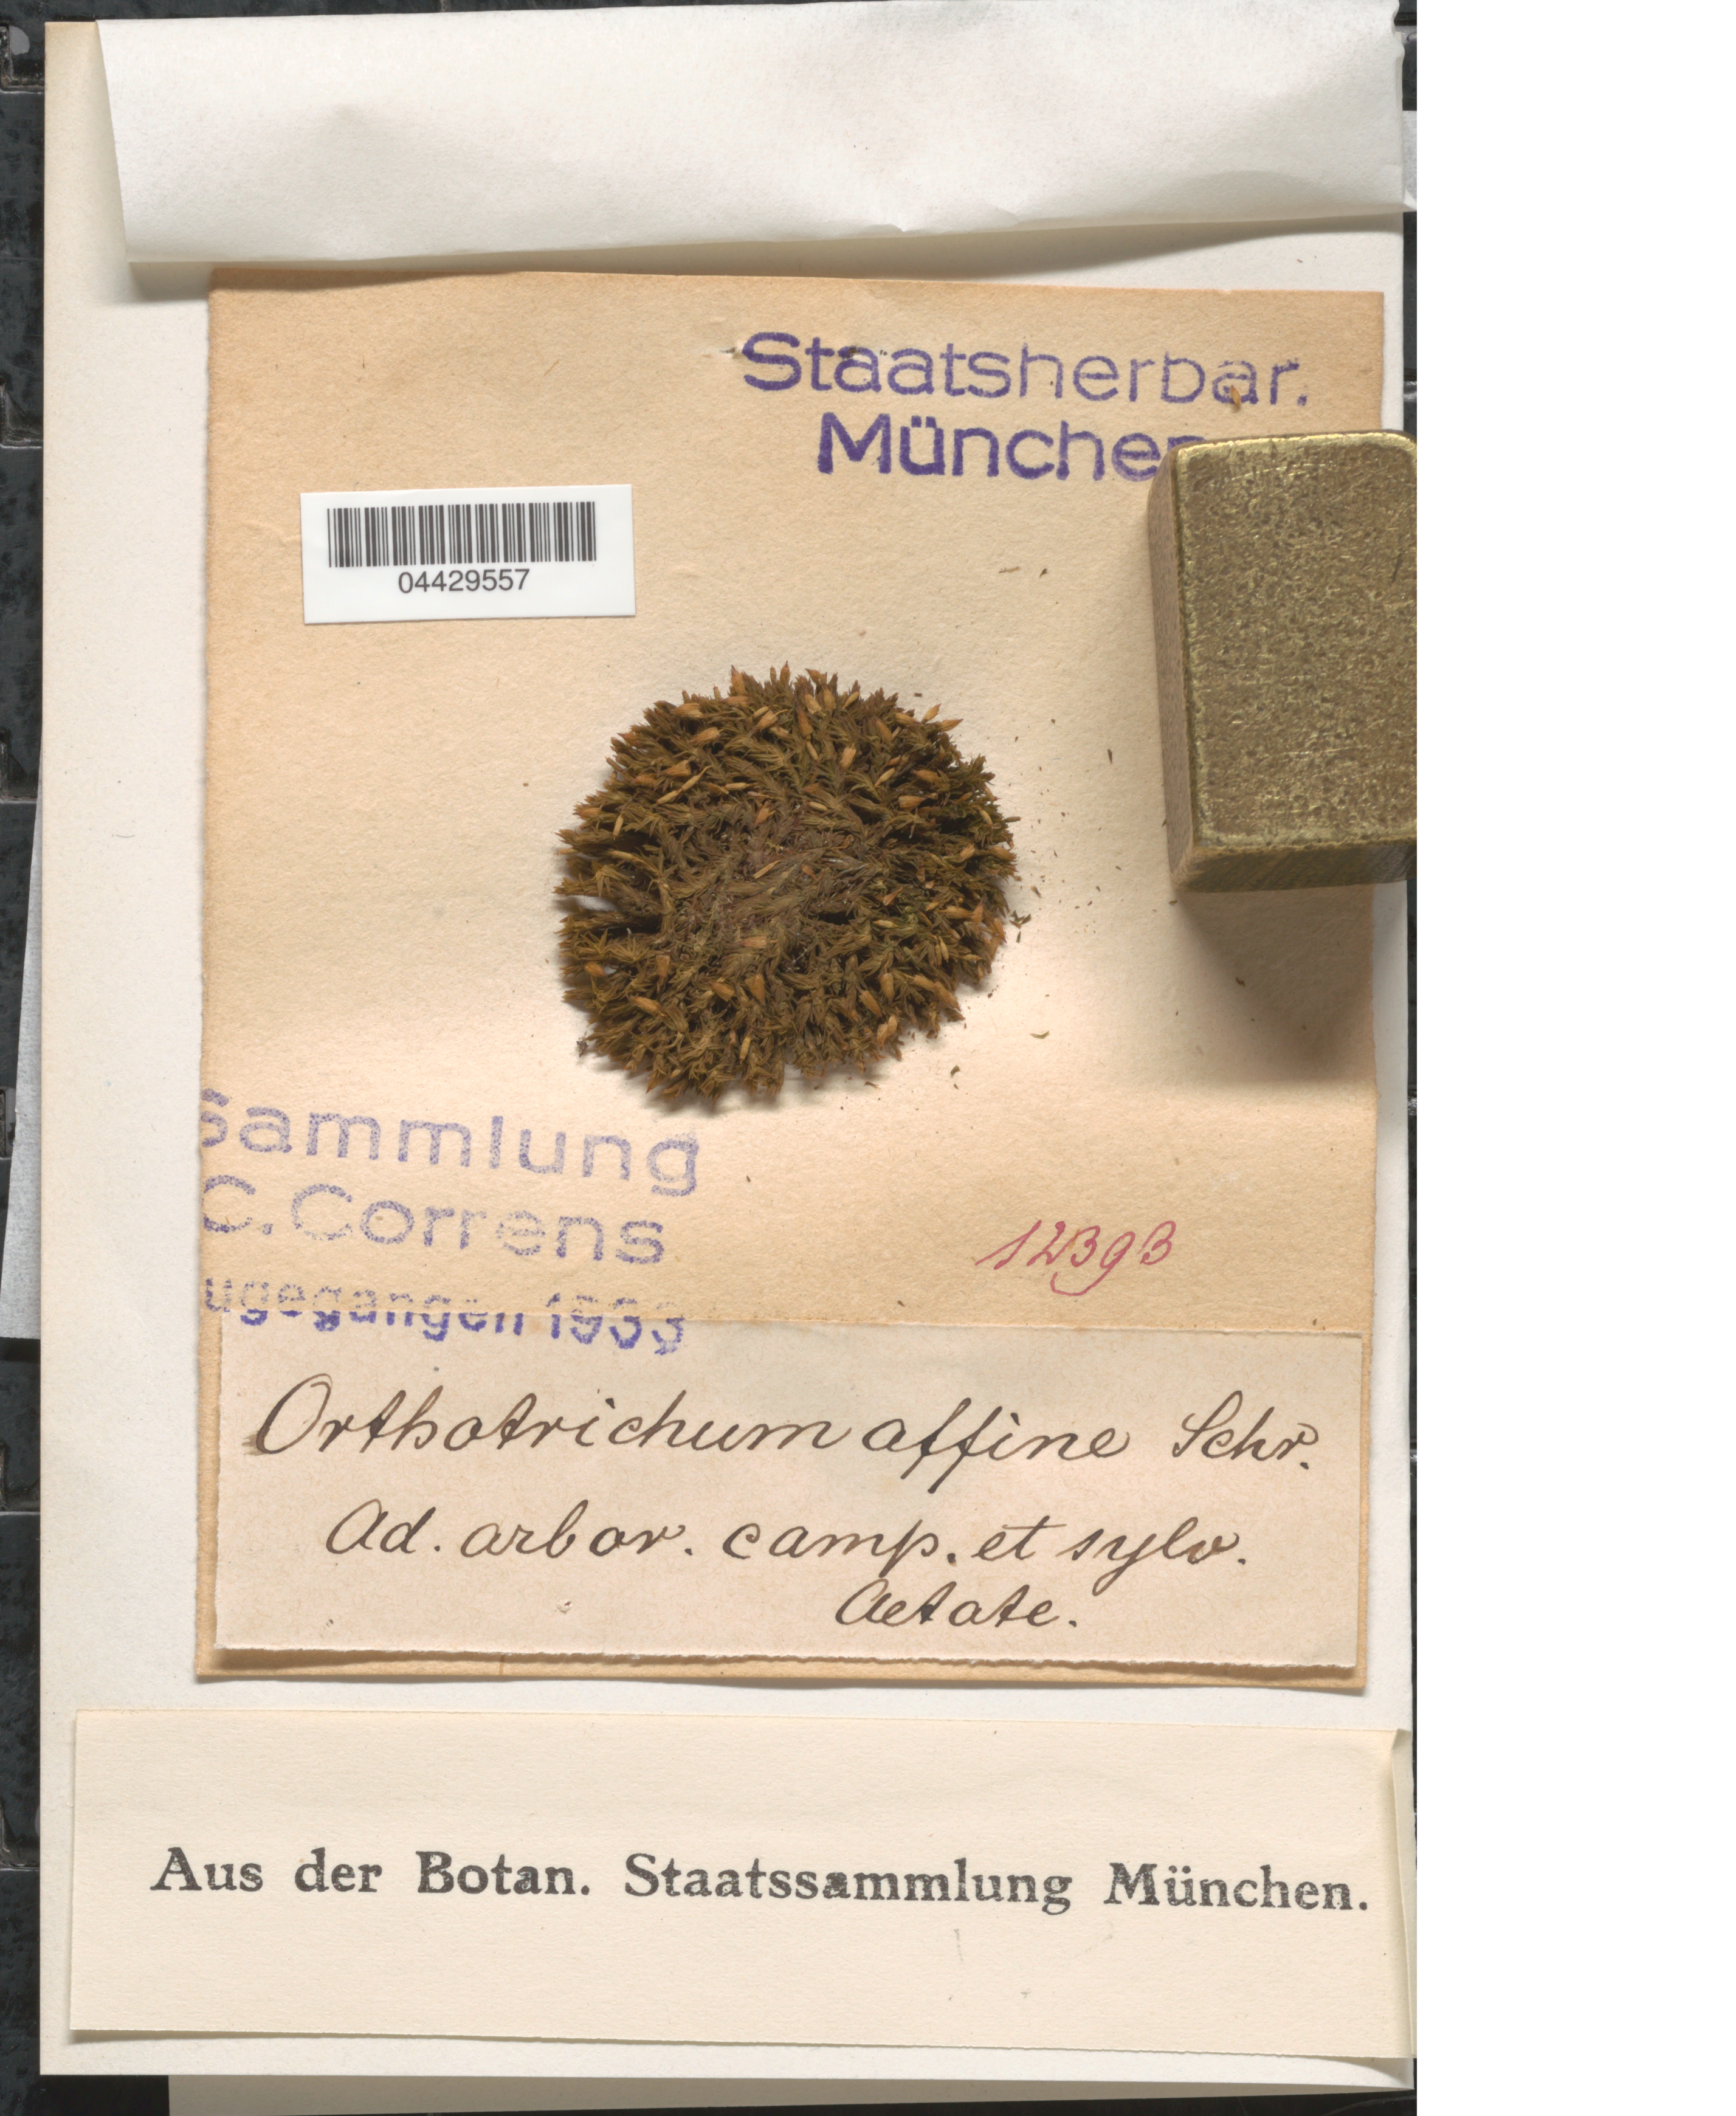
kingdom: Plantae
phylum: Bryophyta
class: Bryopsida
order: Orthotrichales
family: Orthotrichaceae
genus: Orthotrichum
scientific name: Orthotrichum affine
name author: Brid.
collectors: C. Correns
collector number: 12393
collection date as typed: Aetate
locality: Ad. arbor. camp. et sylv.